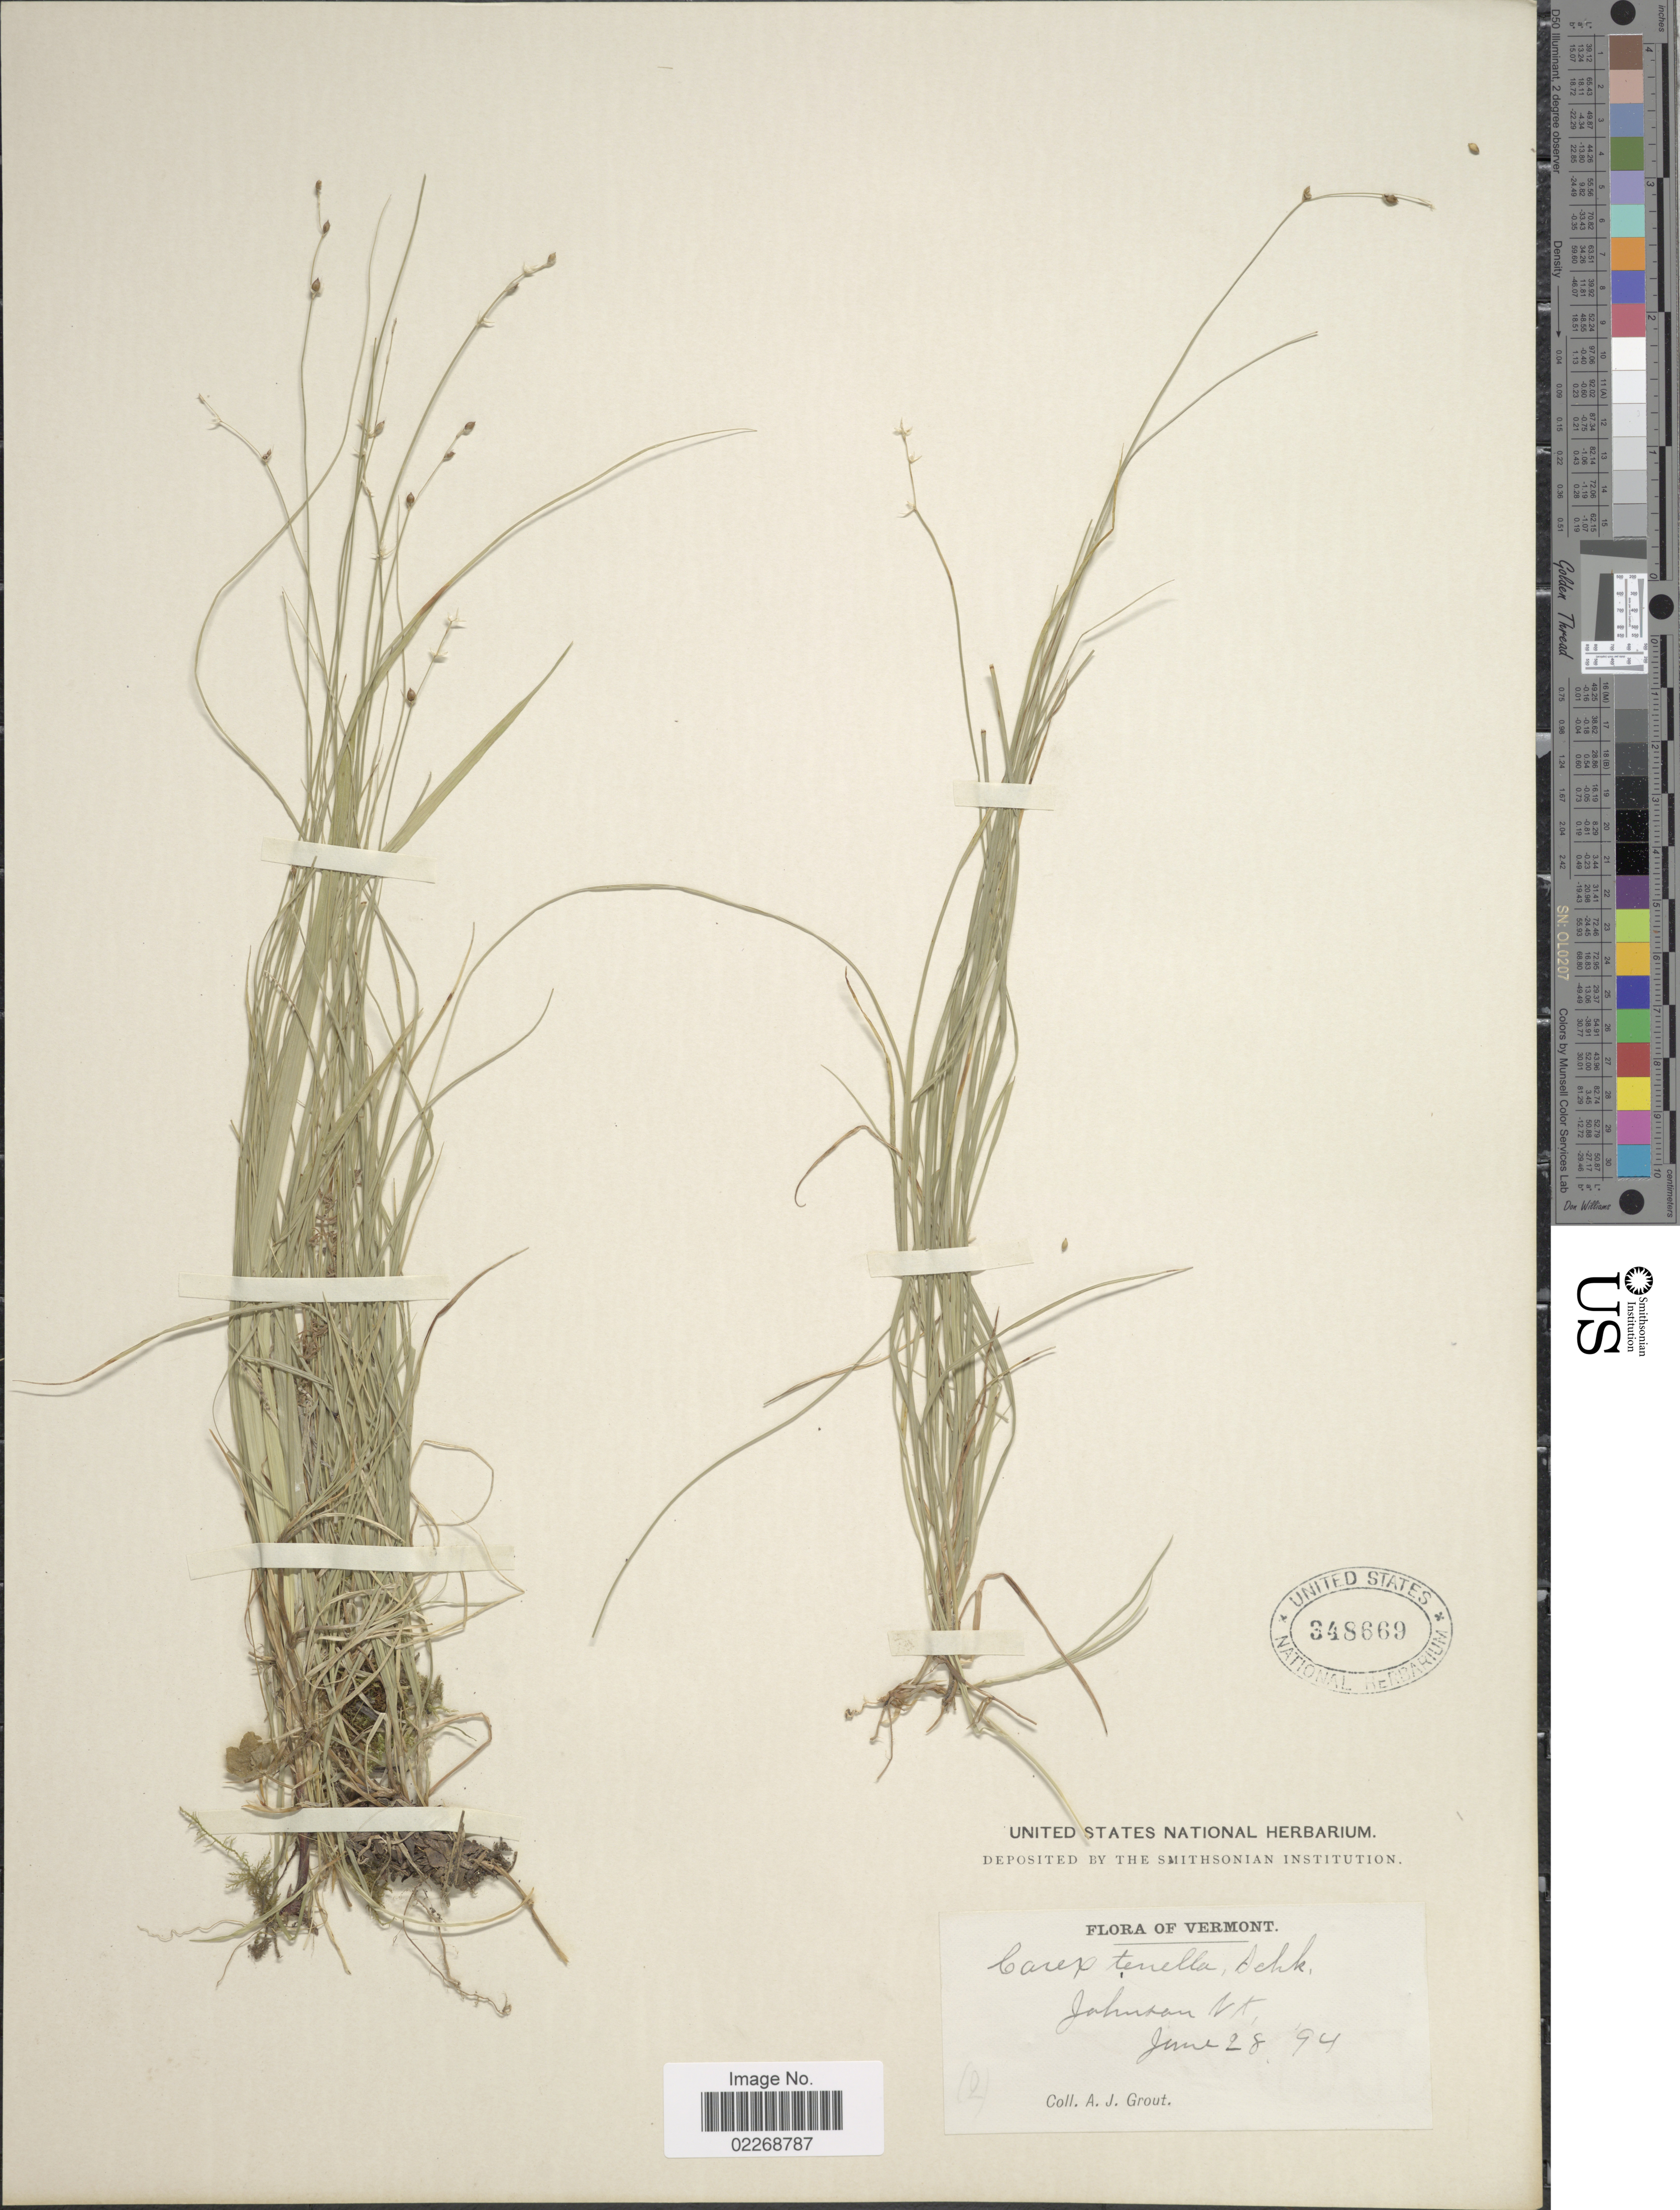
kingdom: Plantae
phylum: Tracheophyta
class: Liliopsida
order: Poales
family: Cyperaceae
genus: Carex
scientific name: Carex disperma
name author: Dewey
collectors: A. J. Grout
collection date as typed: Transcribed d/m/y: 28/6/94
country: United States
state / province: Vermont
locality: Johnson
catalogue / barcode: US 348669